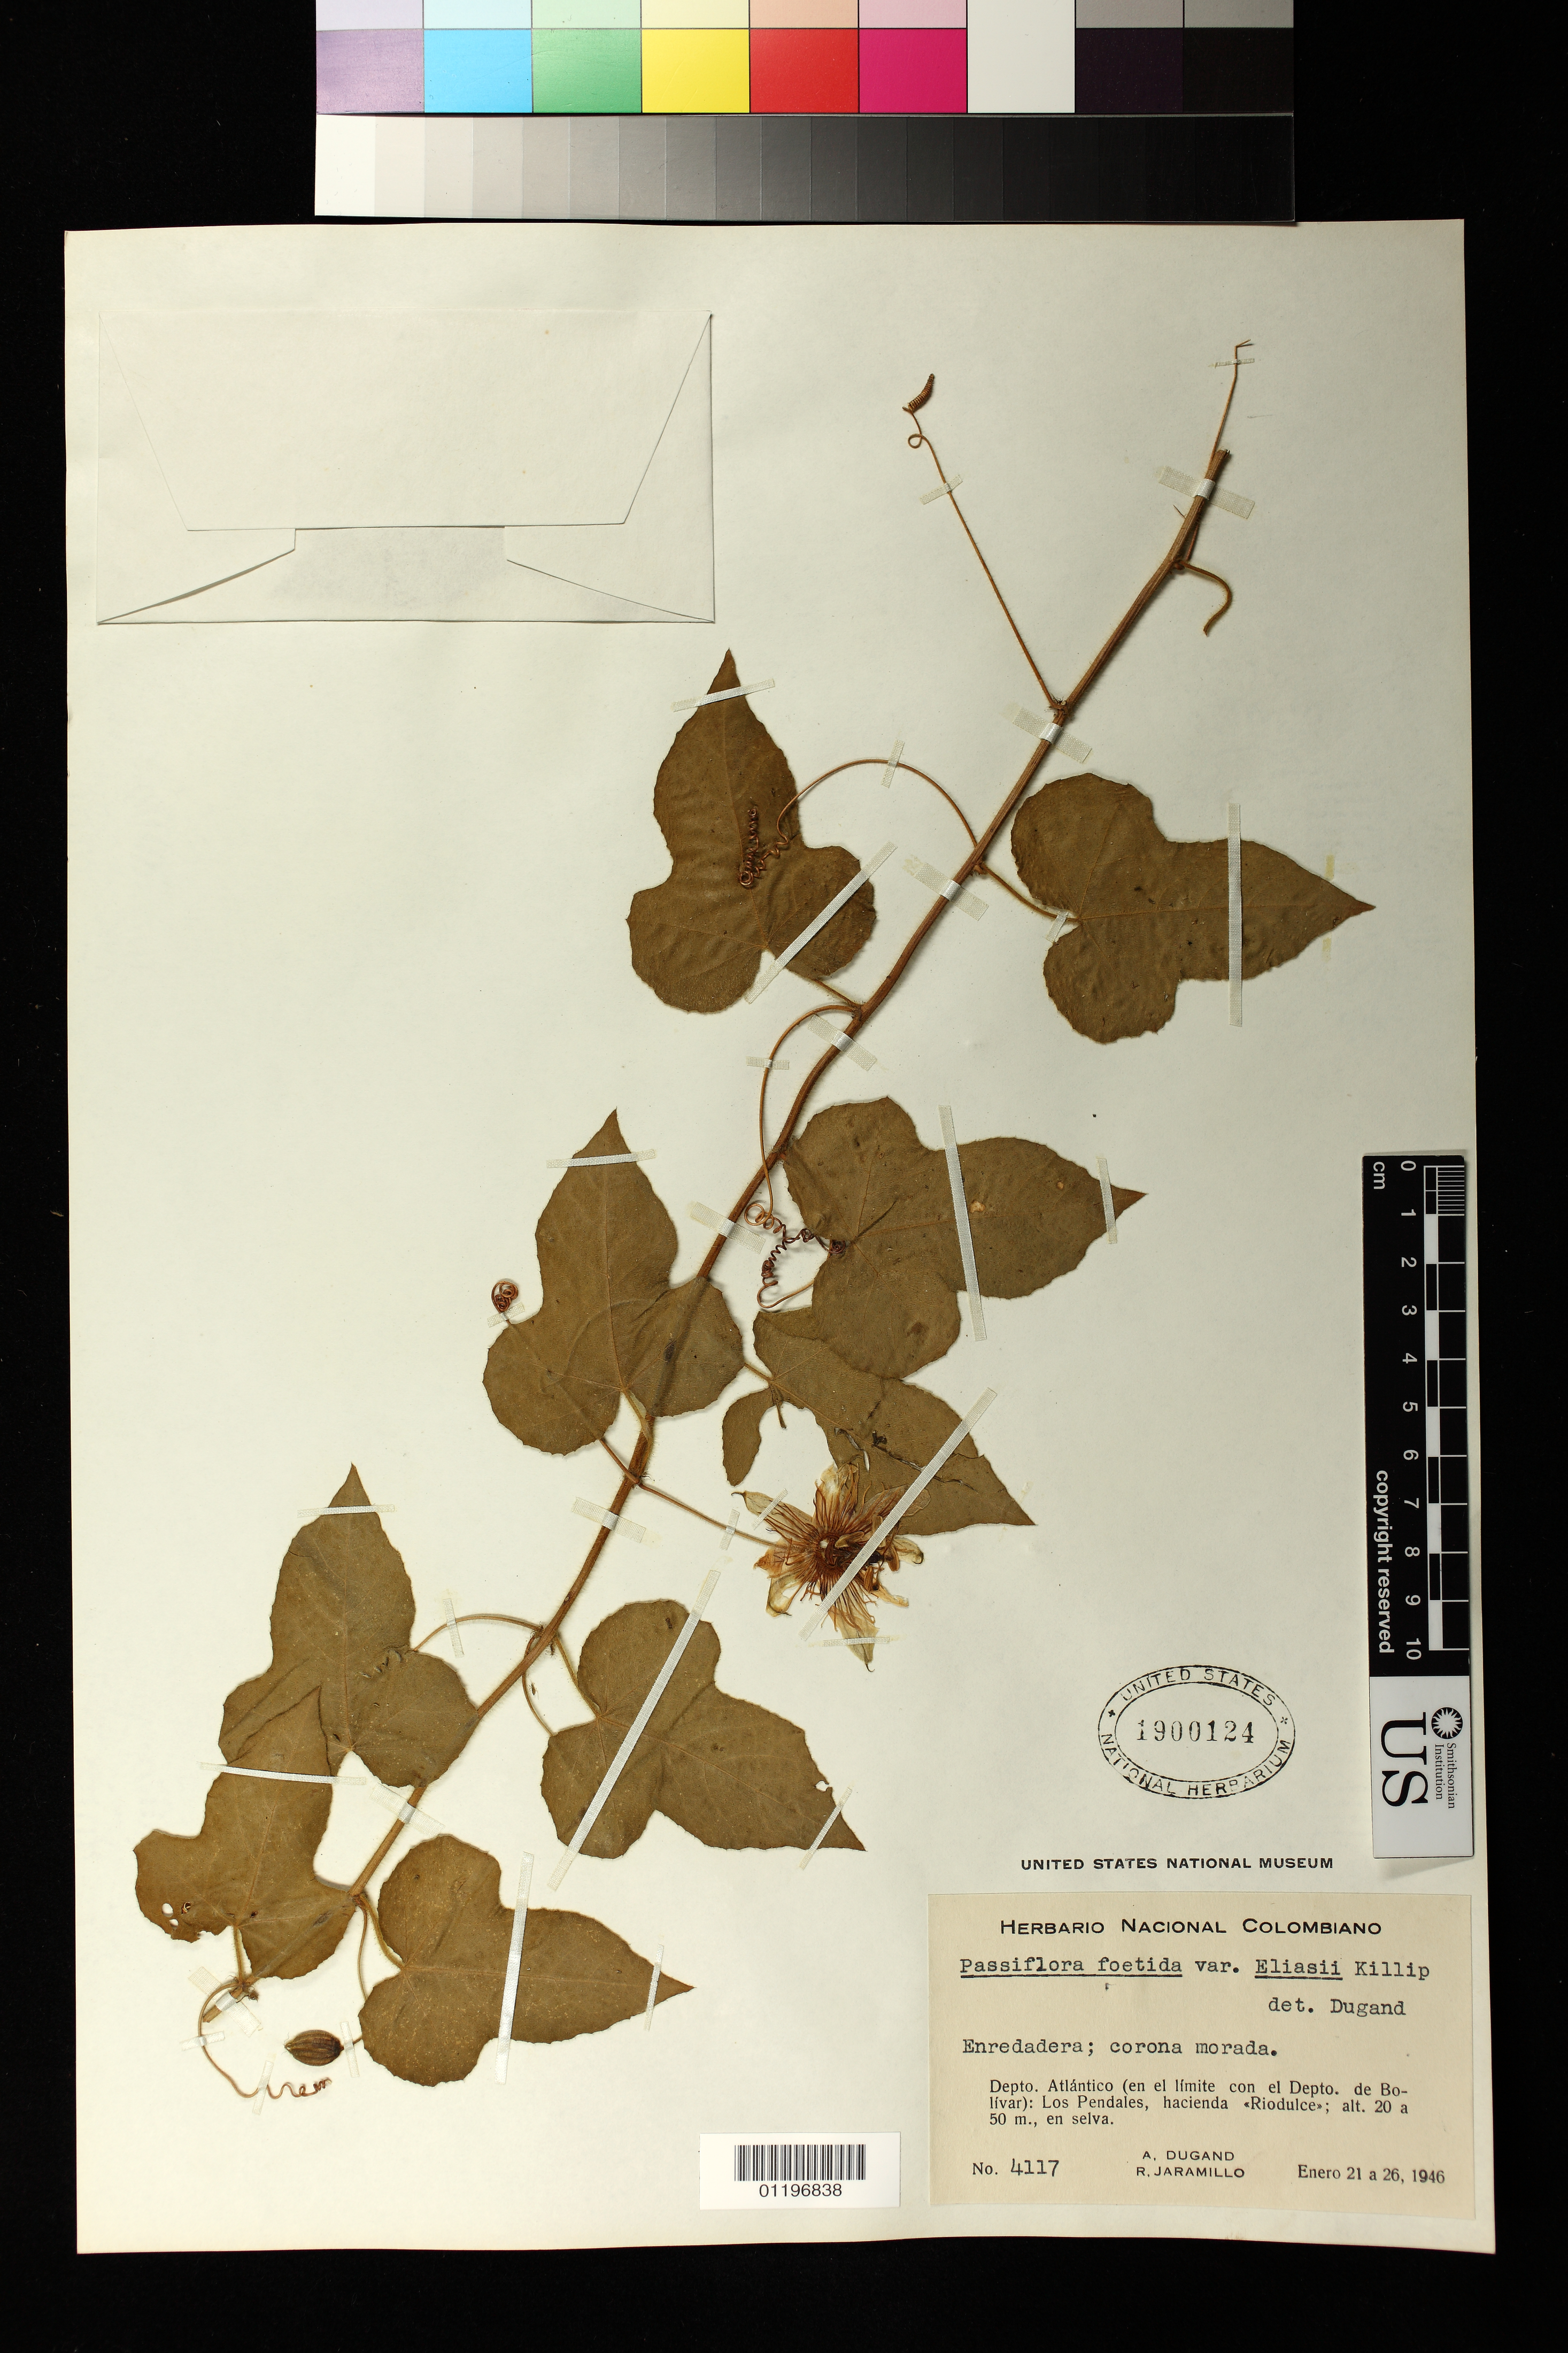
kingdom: Plantae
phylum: Tracheophyta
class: Magnoliopsida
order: Malpighiales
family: Passifloraceae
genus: Passiflora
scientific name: Passiflora foetida var. eliasii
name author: Killip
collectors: A. Dugand G. & R. Jaramillo M.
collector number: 4117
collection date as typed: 21 Jan 1946 to 26 Jan 1946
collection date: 1946-01-21/1946-01-26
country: Colombia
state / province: Atlántico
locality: Depto. Atlántico (en el límite con el Depto. de Bolívar): Los Pendales, hacienda <Riodulce>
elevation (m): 20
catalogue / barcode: US 1900124